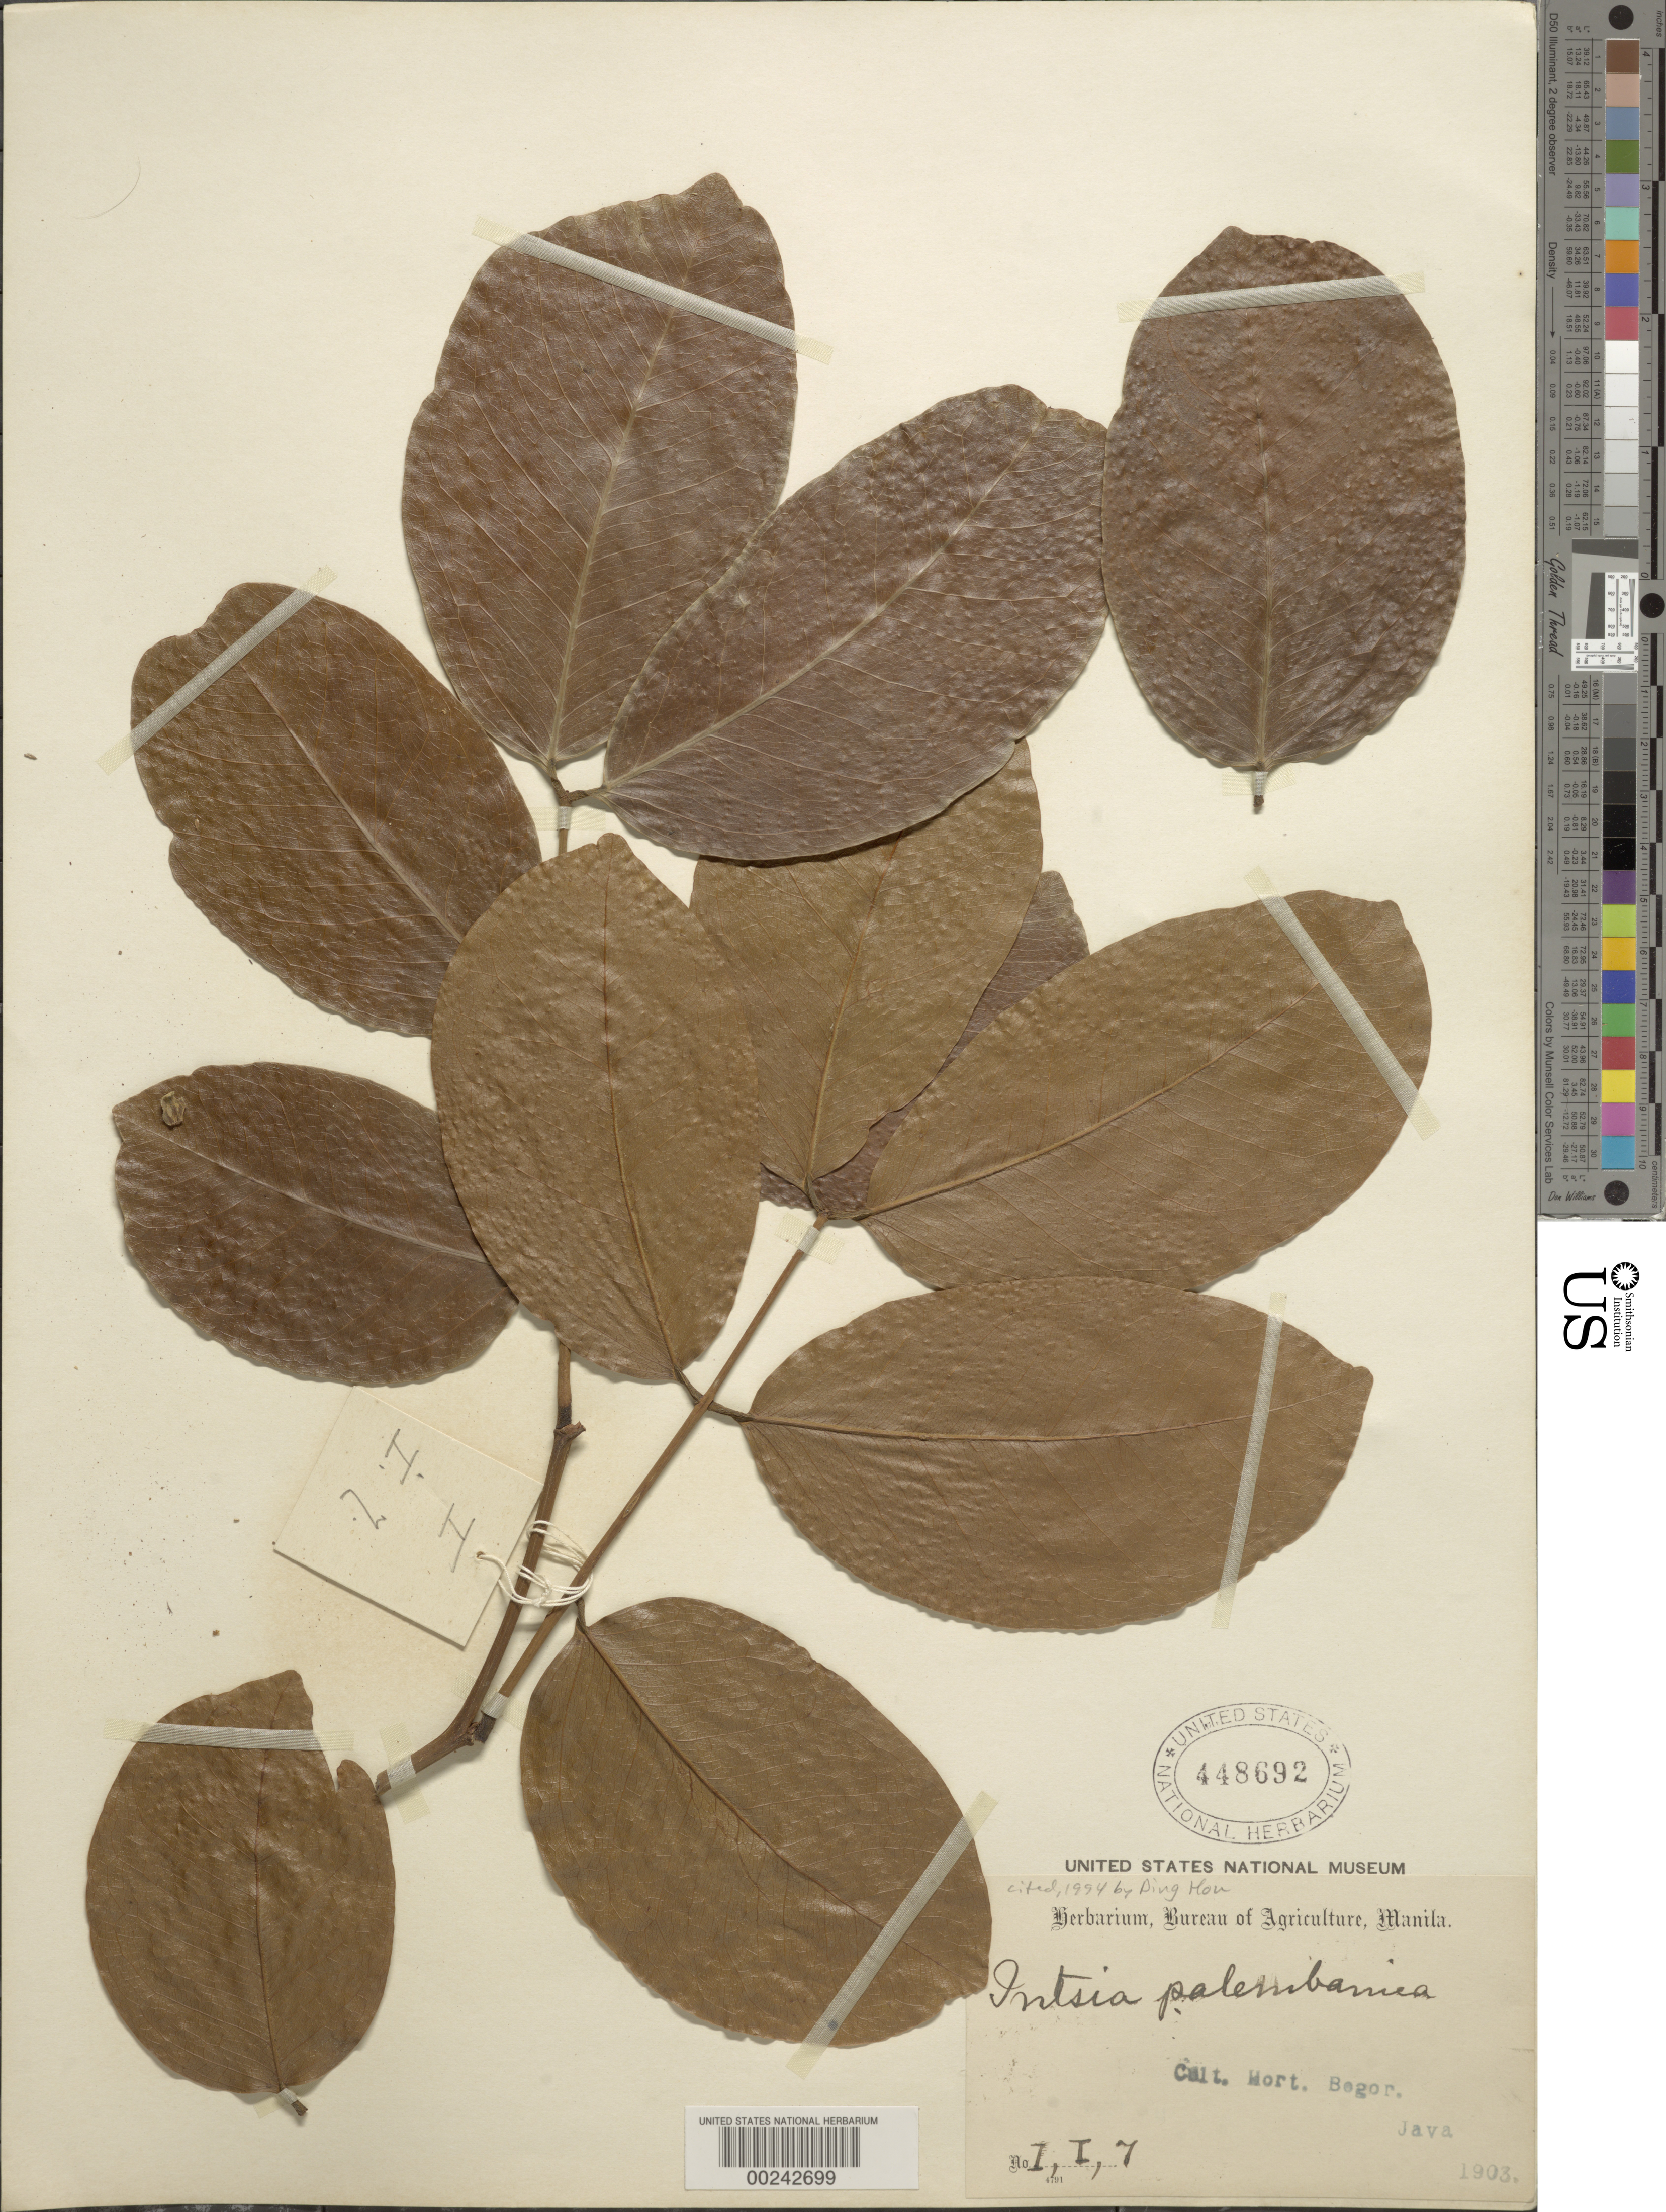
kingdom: Plantae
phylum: Tracheophyta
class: Magnoliopsida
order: Fabales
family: Fabaceae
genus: Intsia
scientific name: Intsia palembanica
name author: Miq.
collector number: I,i,7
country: Indonesia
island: Java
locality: Bogor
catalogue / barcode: US 448692